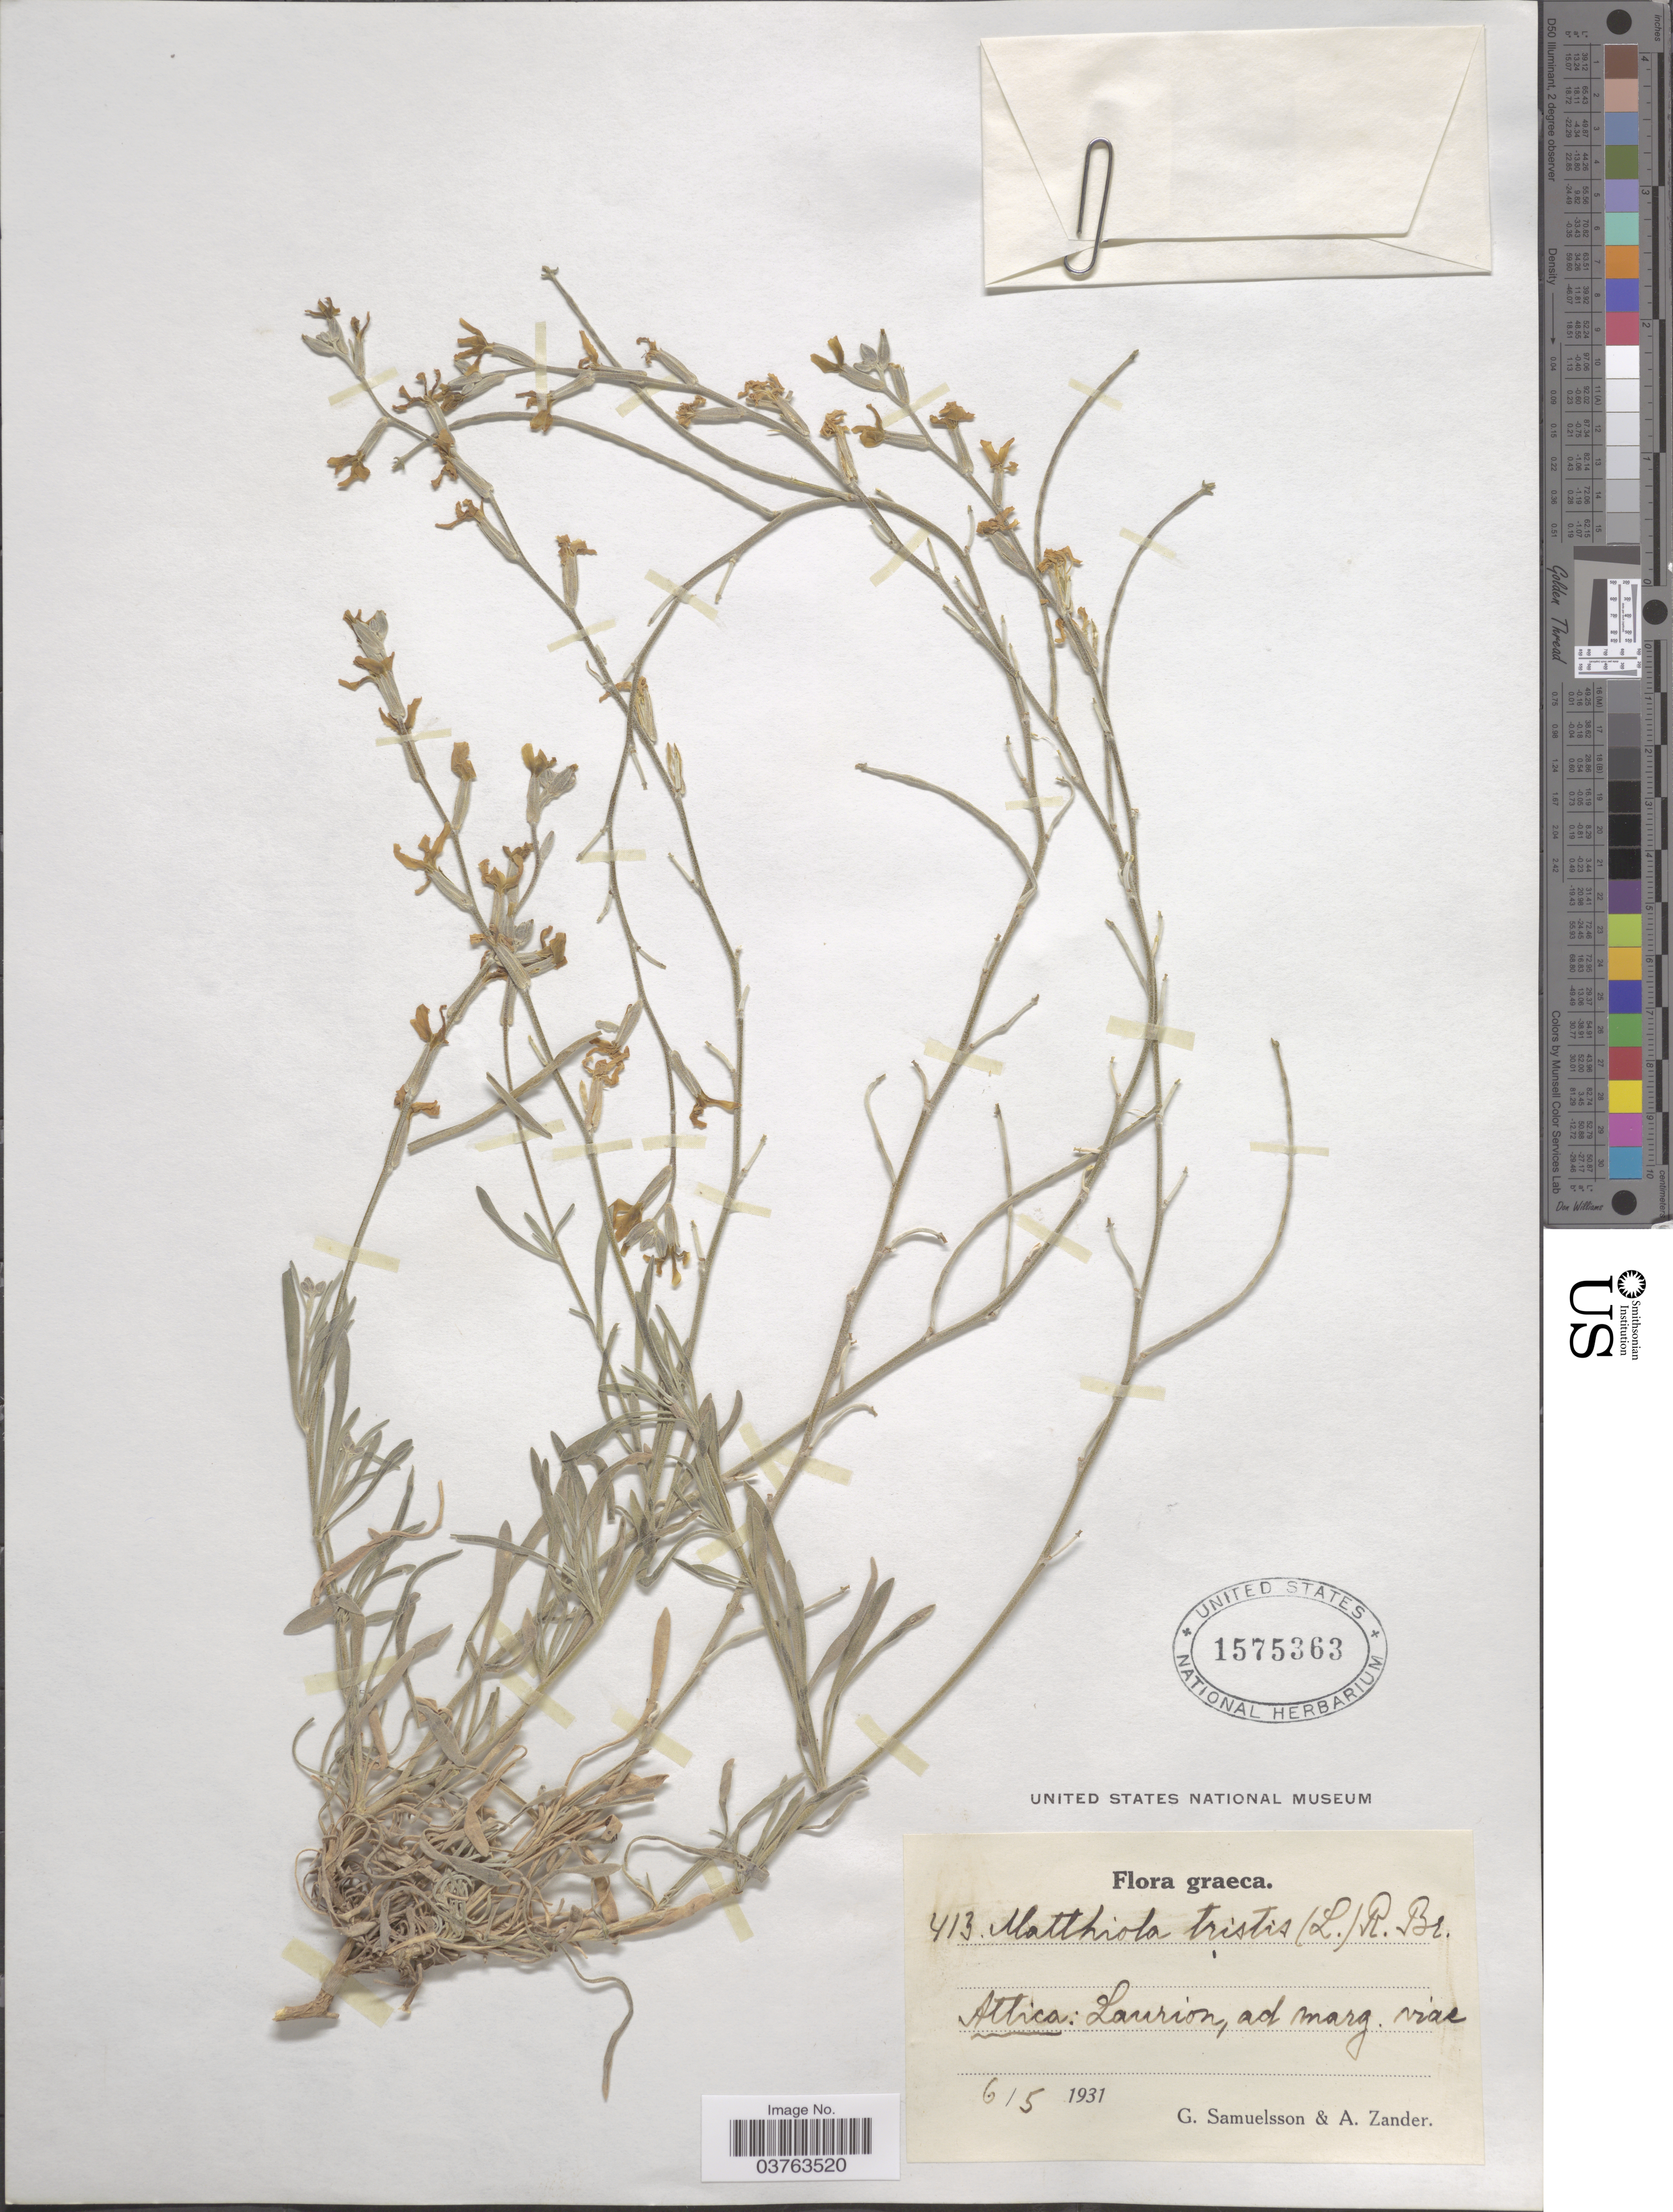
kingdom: Plantae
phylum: Tracheophyta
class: Magnoliopsida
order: Brassicales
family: Brassicaceae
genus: Matthiola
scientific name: Matthiola tristis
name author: (L.) W.T. Aiton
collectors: G. Samuelsson & A. Zander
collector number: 413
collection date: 1931-05-06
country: Greece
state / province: Attica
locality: Laurion, ad marg. viæ.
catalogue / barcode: US 1575363